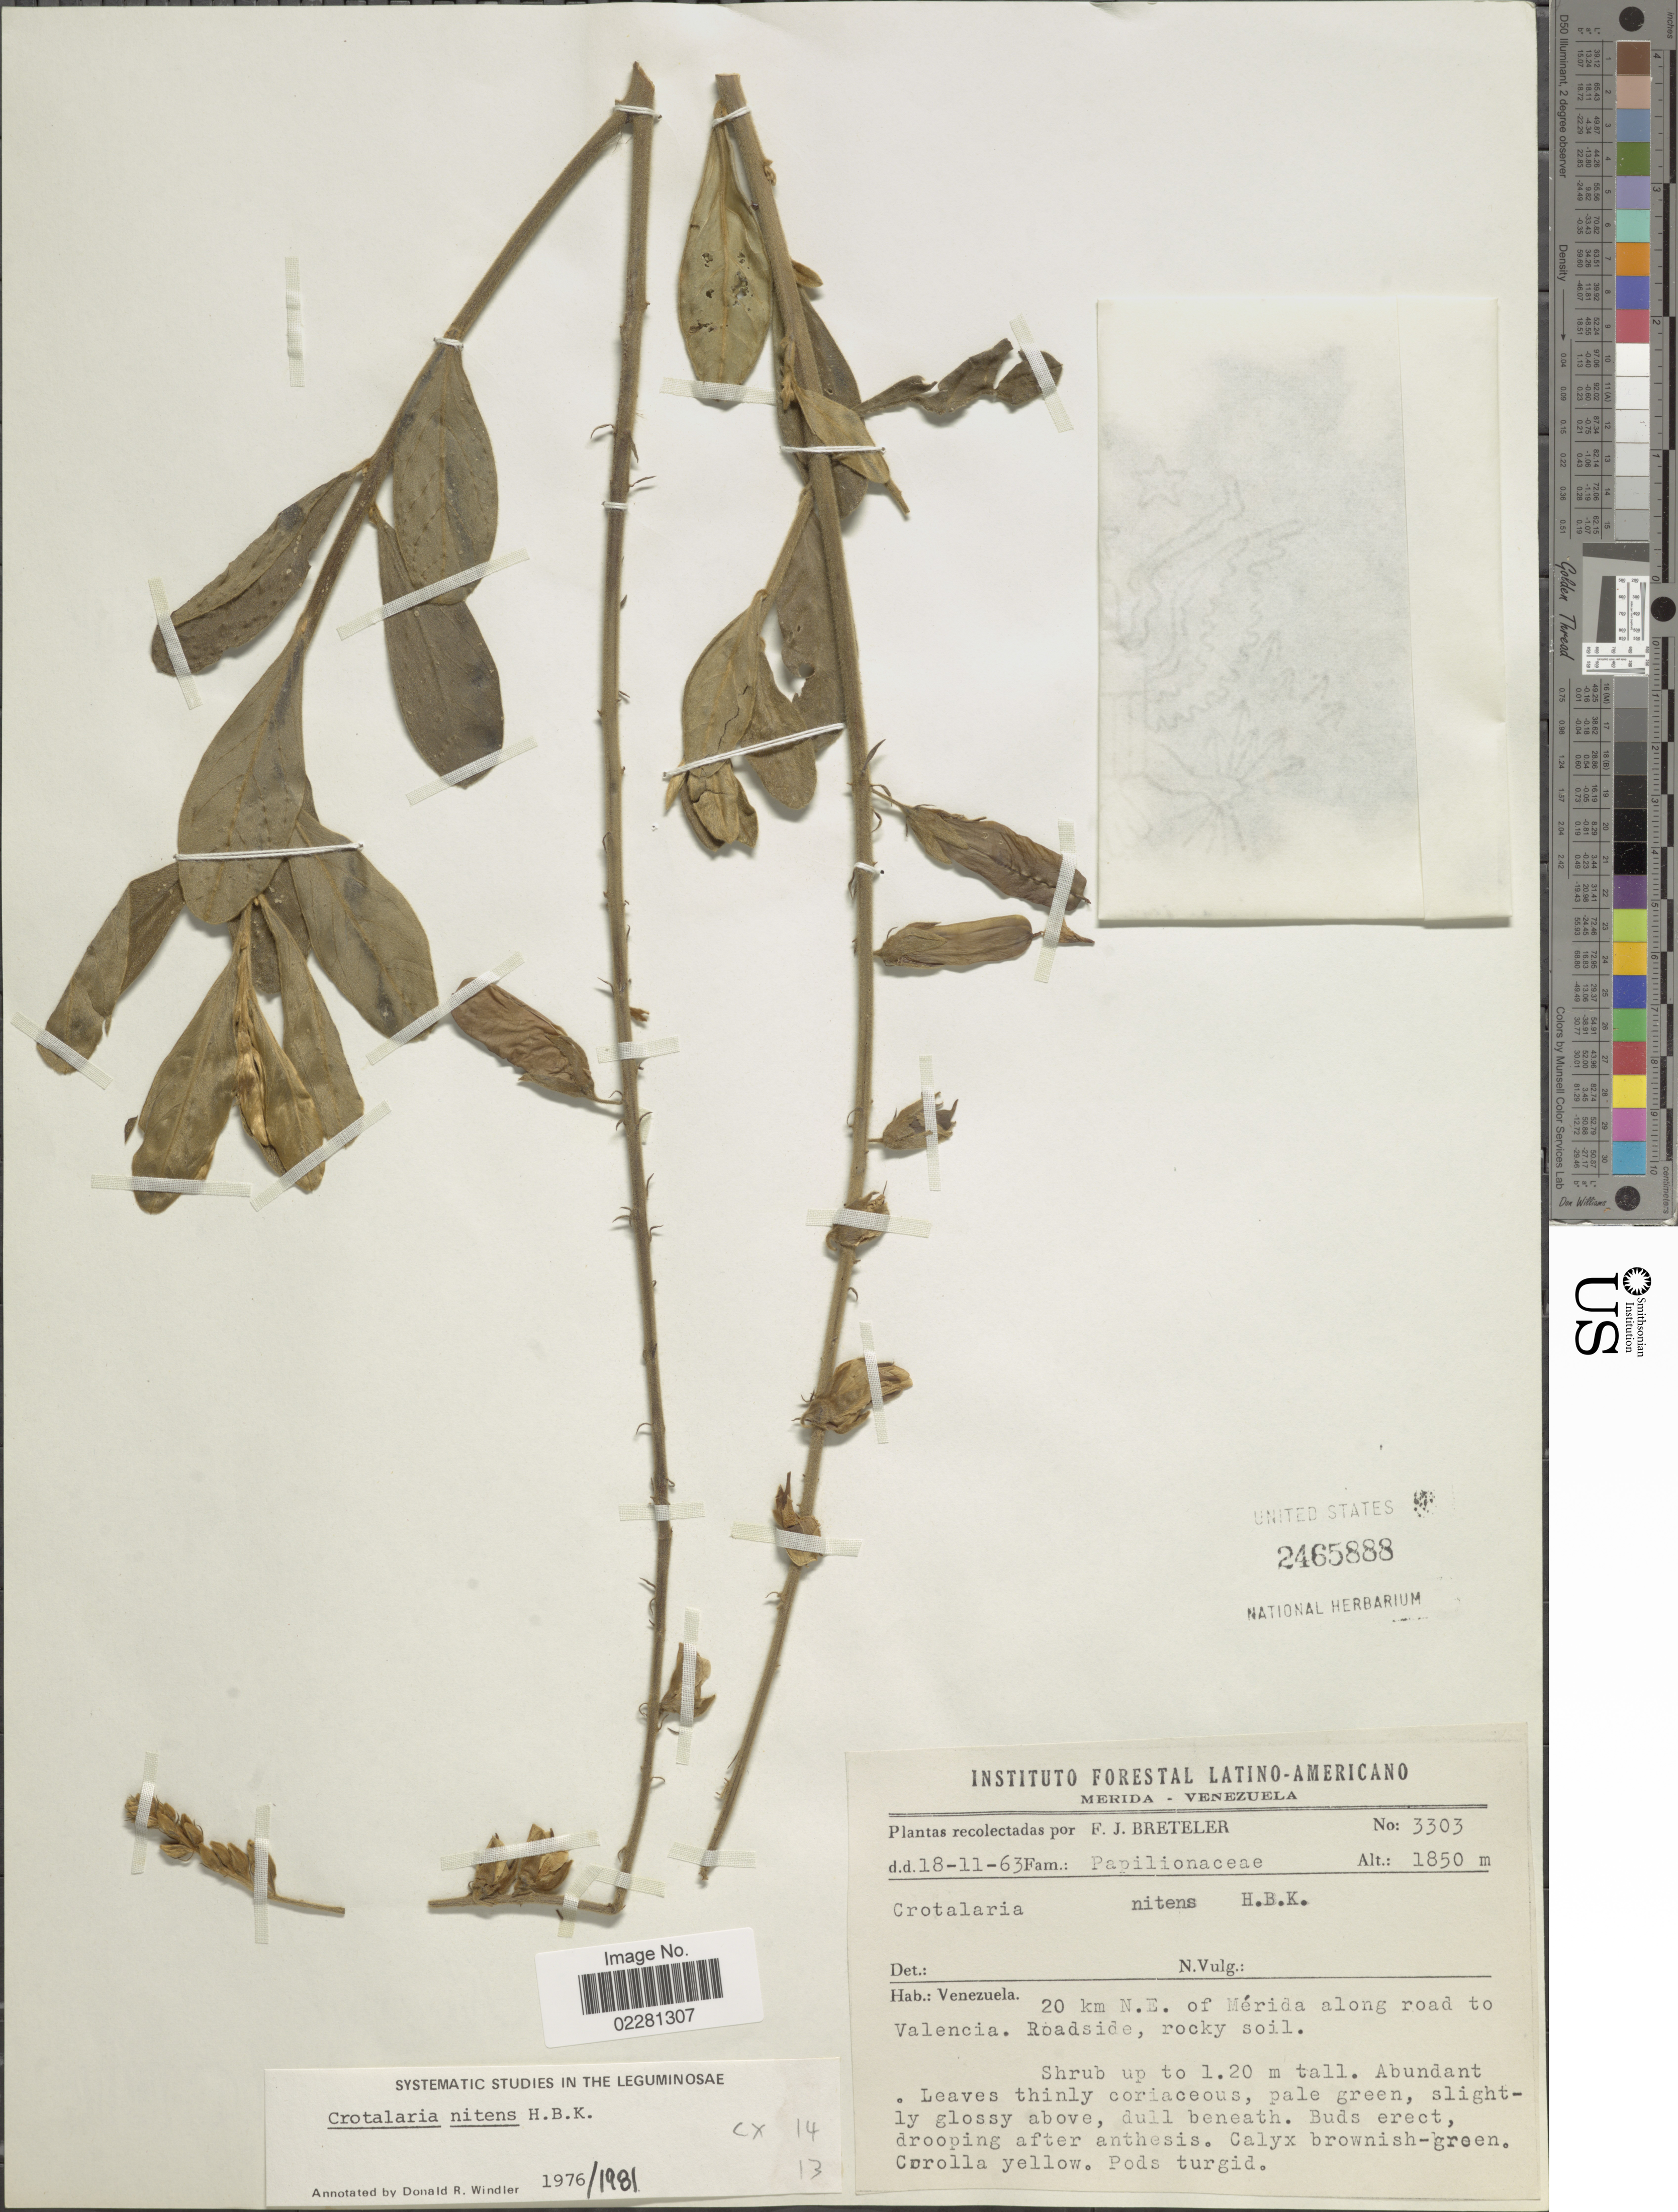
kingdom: Plantae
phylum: Tracheophyta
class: Magnoliopsida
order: Fabales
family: Fabaceae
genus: Crotalaria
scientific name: Crotalaria nitens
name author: Kunth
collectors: F. J. Breteler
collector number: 3303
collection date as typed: Transcribed d/m/y: 18/11/63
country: Venezuela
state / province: Mérida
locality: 20 km N.E. of Merida along road to Valencia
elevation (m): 1850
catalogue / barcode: US 2465888